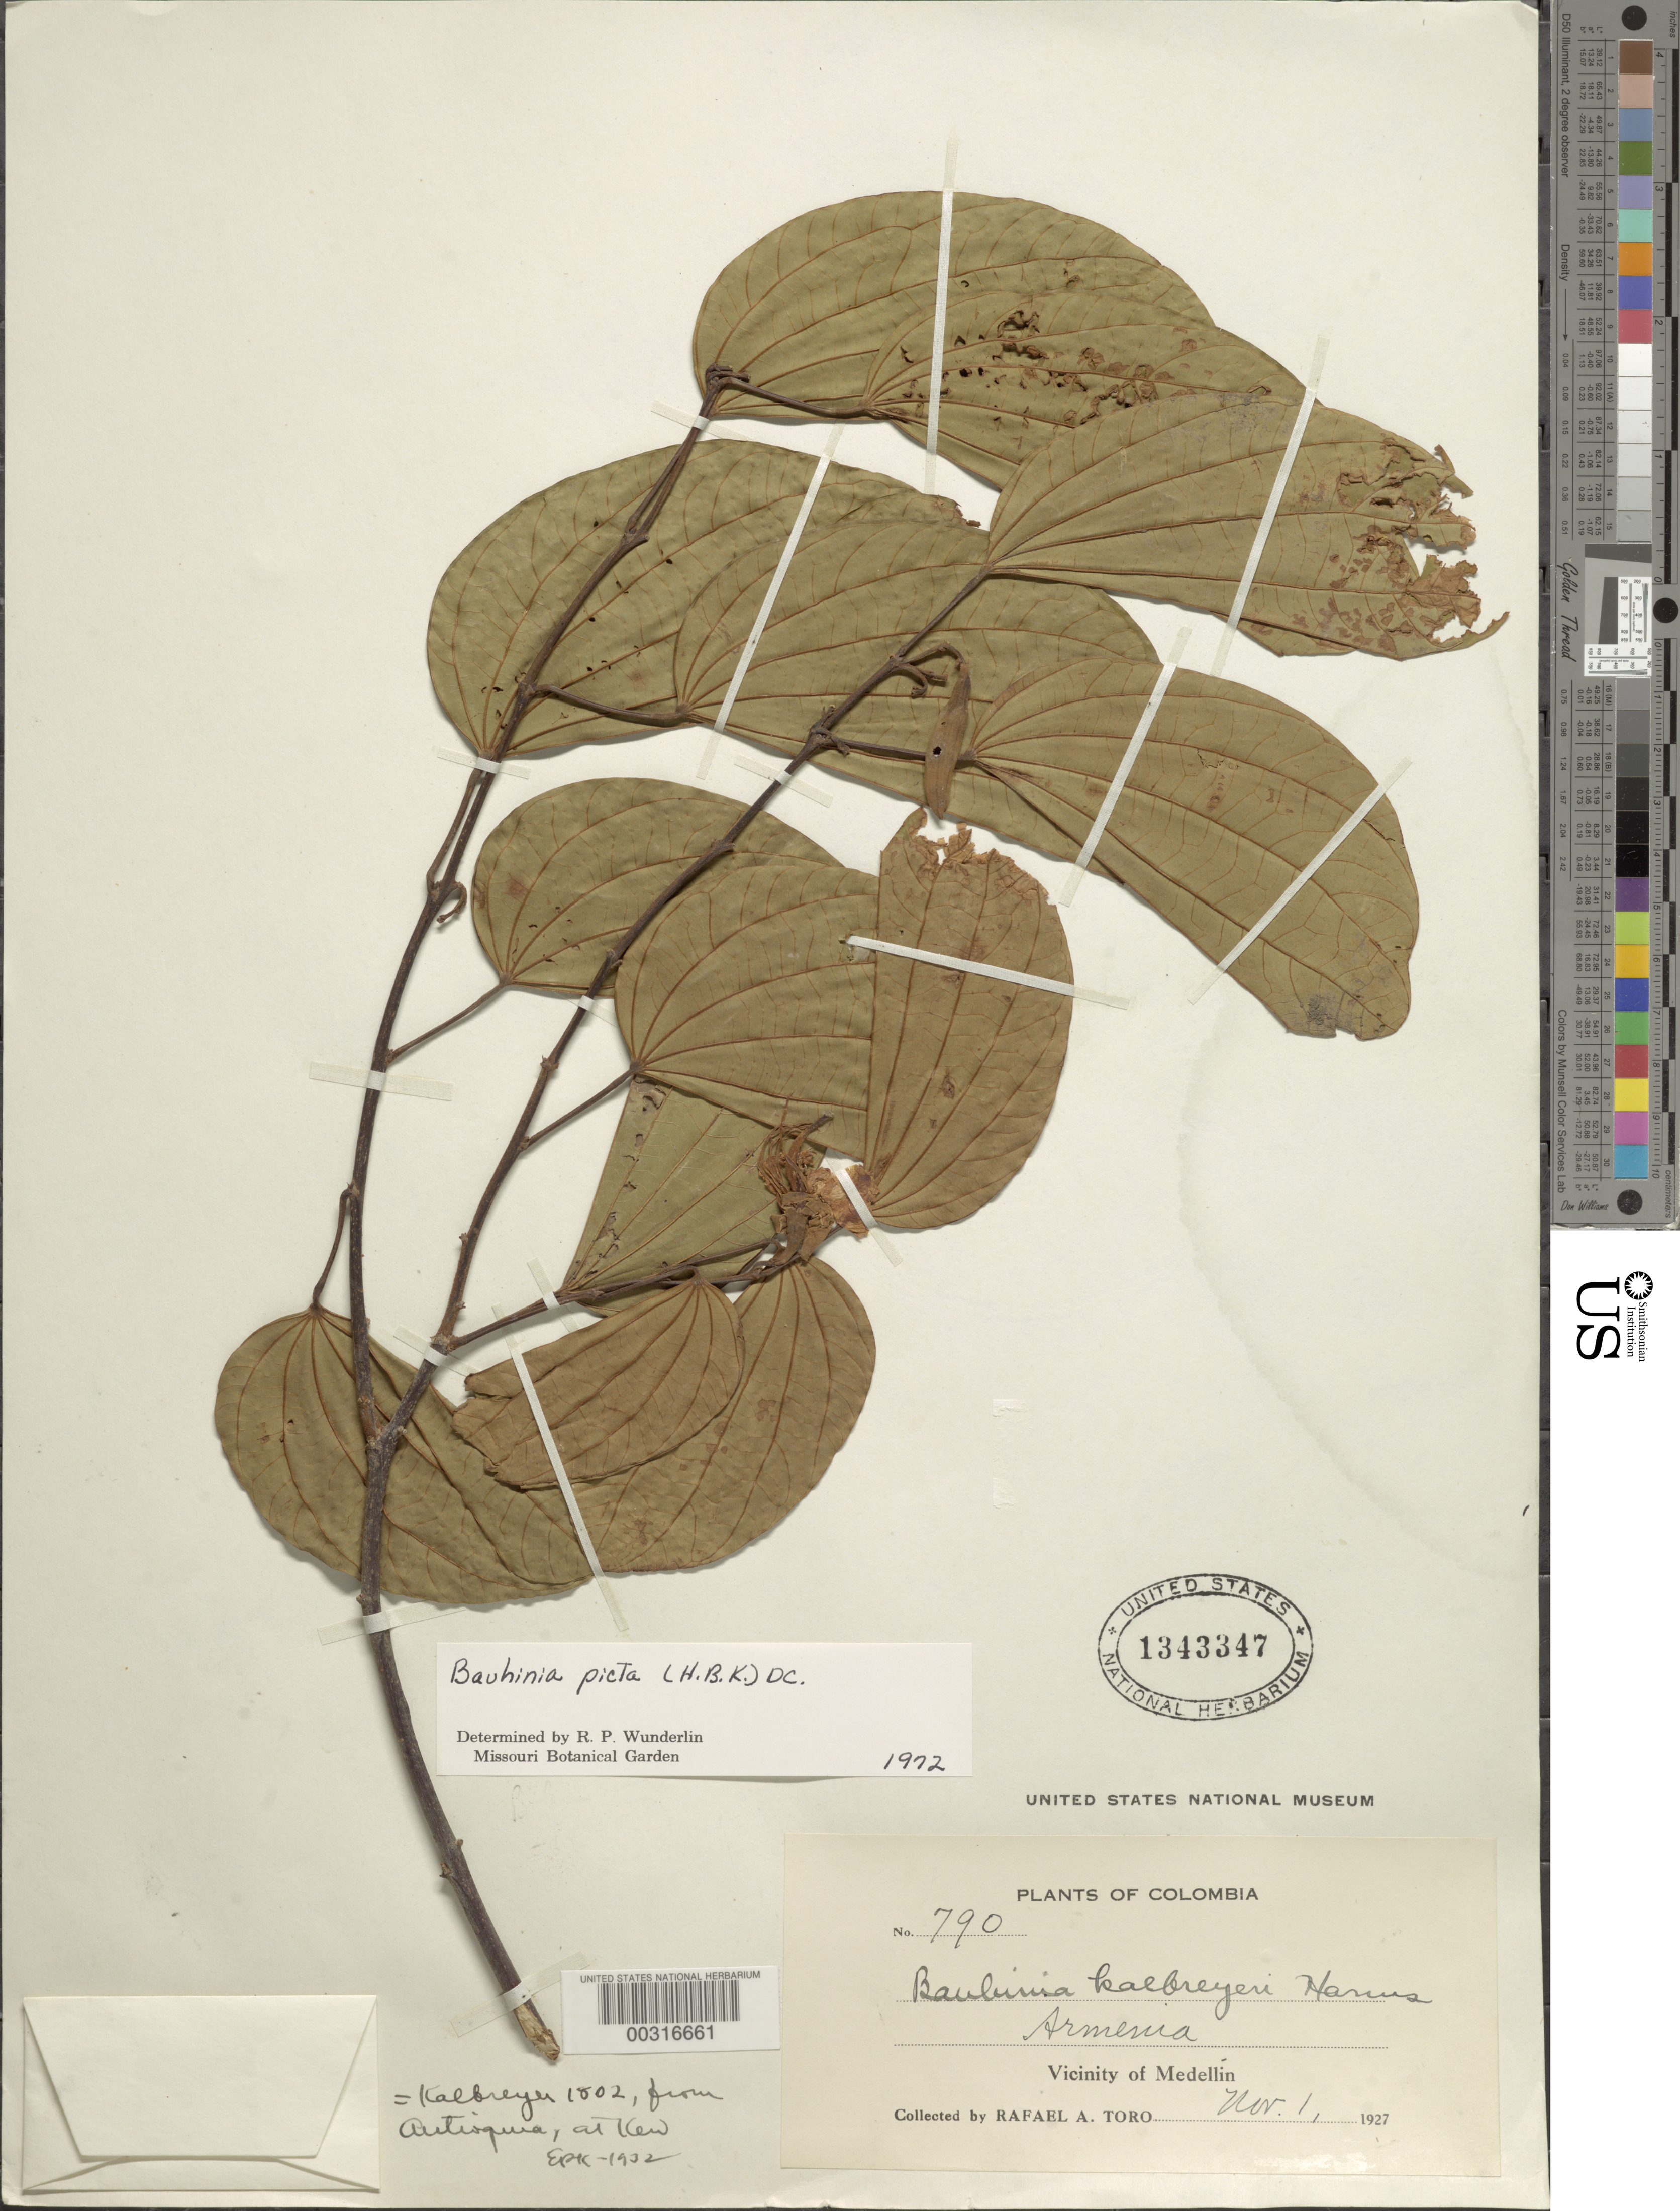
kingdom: Plantae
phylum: Tracheophyta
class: Magnoliopsida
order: Fabales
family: Fabaceae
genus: Bauhinia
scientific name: Bauhinia picta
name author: (Humb. & Bonpl.) DC.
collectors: R. A. Toro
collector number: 790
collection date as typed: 01 Nov 1927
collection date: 1927-11-01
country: Colombia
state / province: Antioquia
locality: Vicinity of Medellin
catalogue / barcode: US 1343347